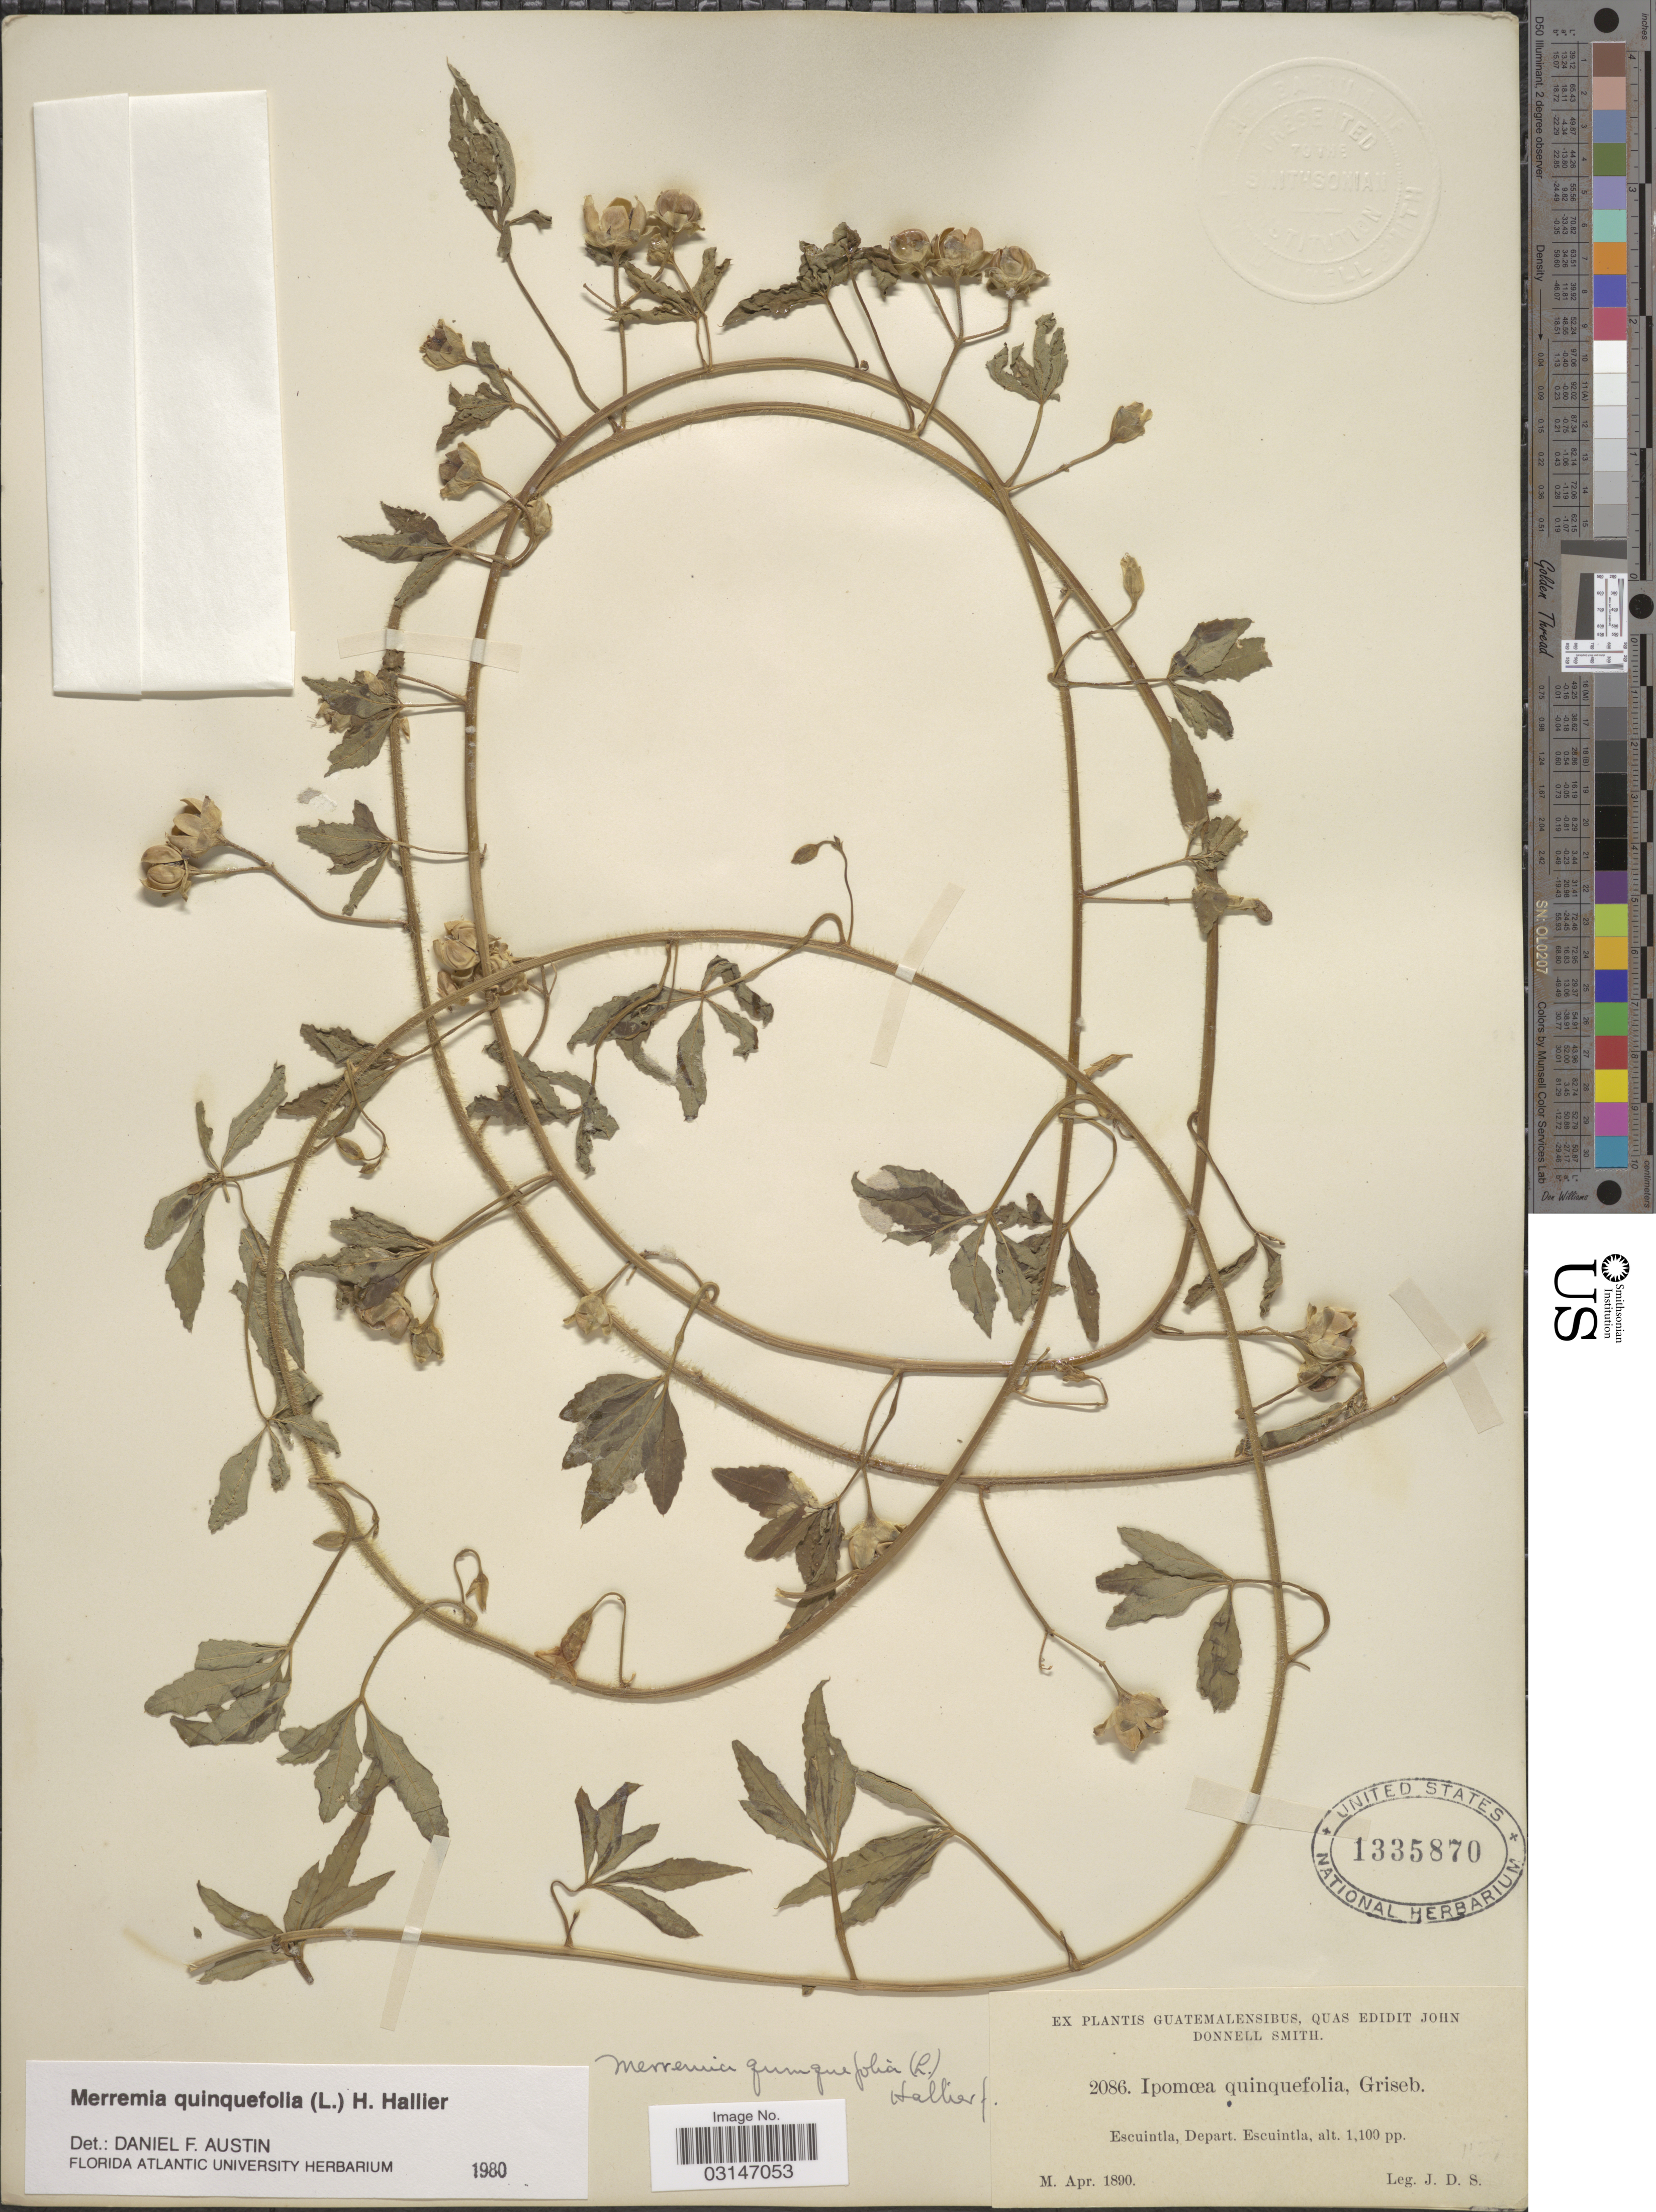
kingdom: Plantae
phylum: Tracheophyta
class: Magnoliopsida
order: Solanales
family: Convolvulaceae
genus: Distimake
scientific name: Distimake quinquefolius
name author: (L.) A. R. Simões & Staples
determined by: Strong, Mark T., (BOT), Smithsonian Institution - National Museum of Natural History (UNITED STATES)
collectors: J. Donnell Smith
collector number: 2086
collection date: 1890-04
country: Guatemala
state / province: Escuintla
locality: Escuintla, Depart. Escuintla.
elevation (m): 335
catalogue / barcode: US 1335870